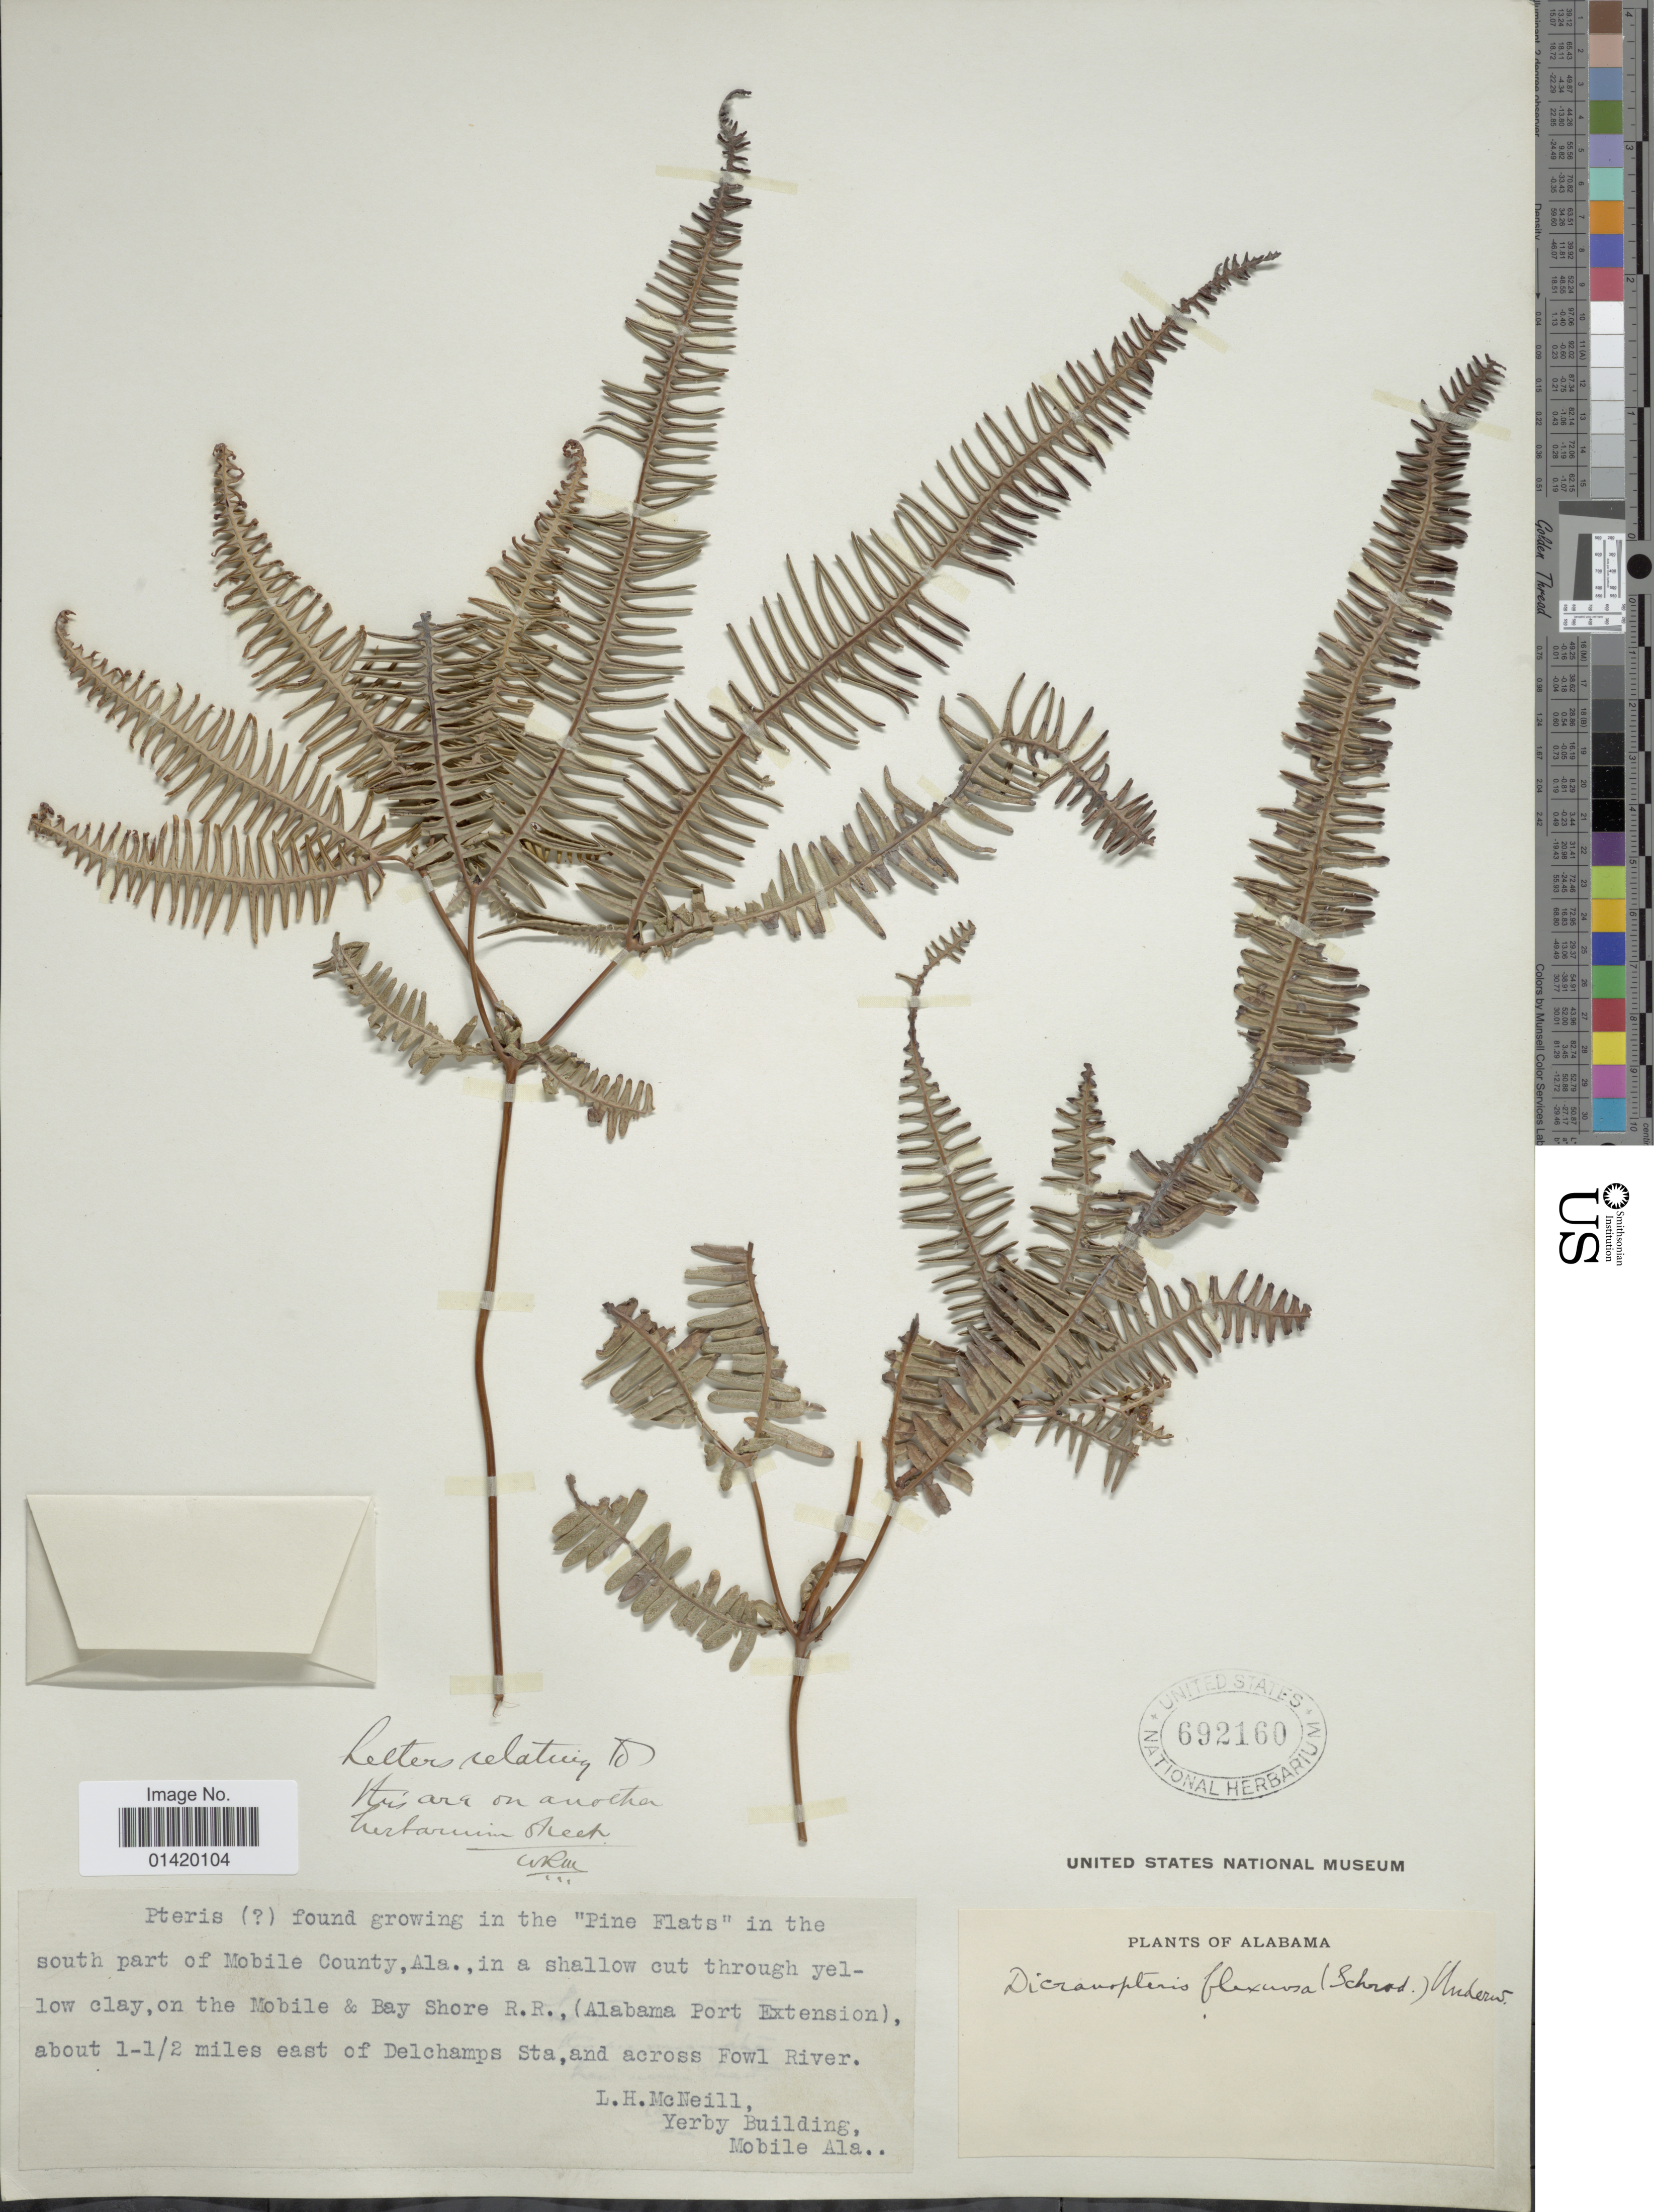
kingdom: Plantae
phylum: Tracheophyta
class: Polypodiopsida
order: Gleicheniales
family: Gleicheniaceae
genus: Dicranopteris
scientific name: Dicranopteris flexuosa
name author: (Schrad.) Underw.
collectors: L. McNeill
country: United States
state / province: Alabama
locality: South part of Mobile County, about 1-½ miles east of Delchamps Sta, and across Fowl River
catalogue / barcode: US 692160